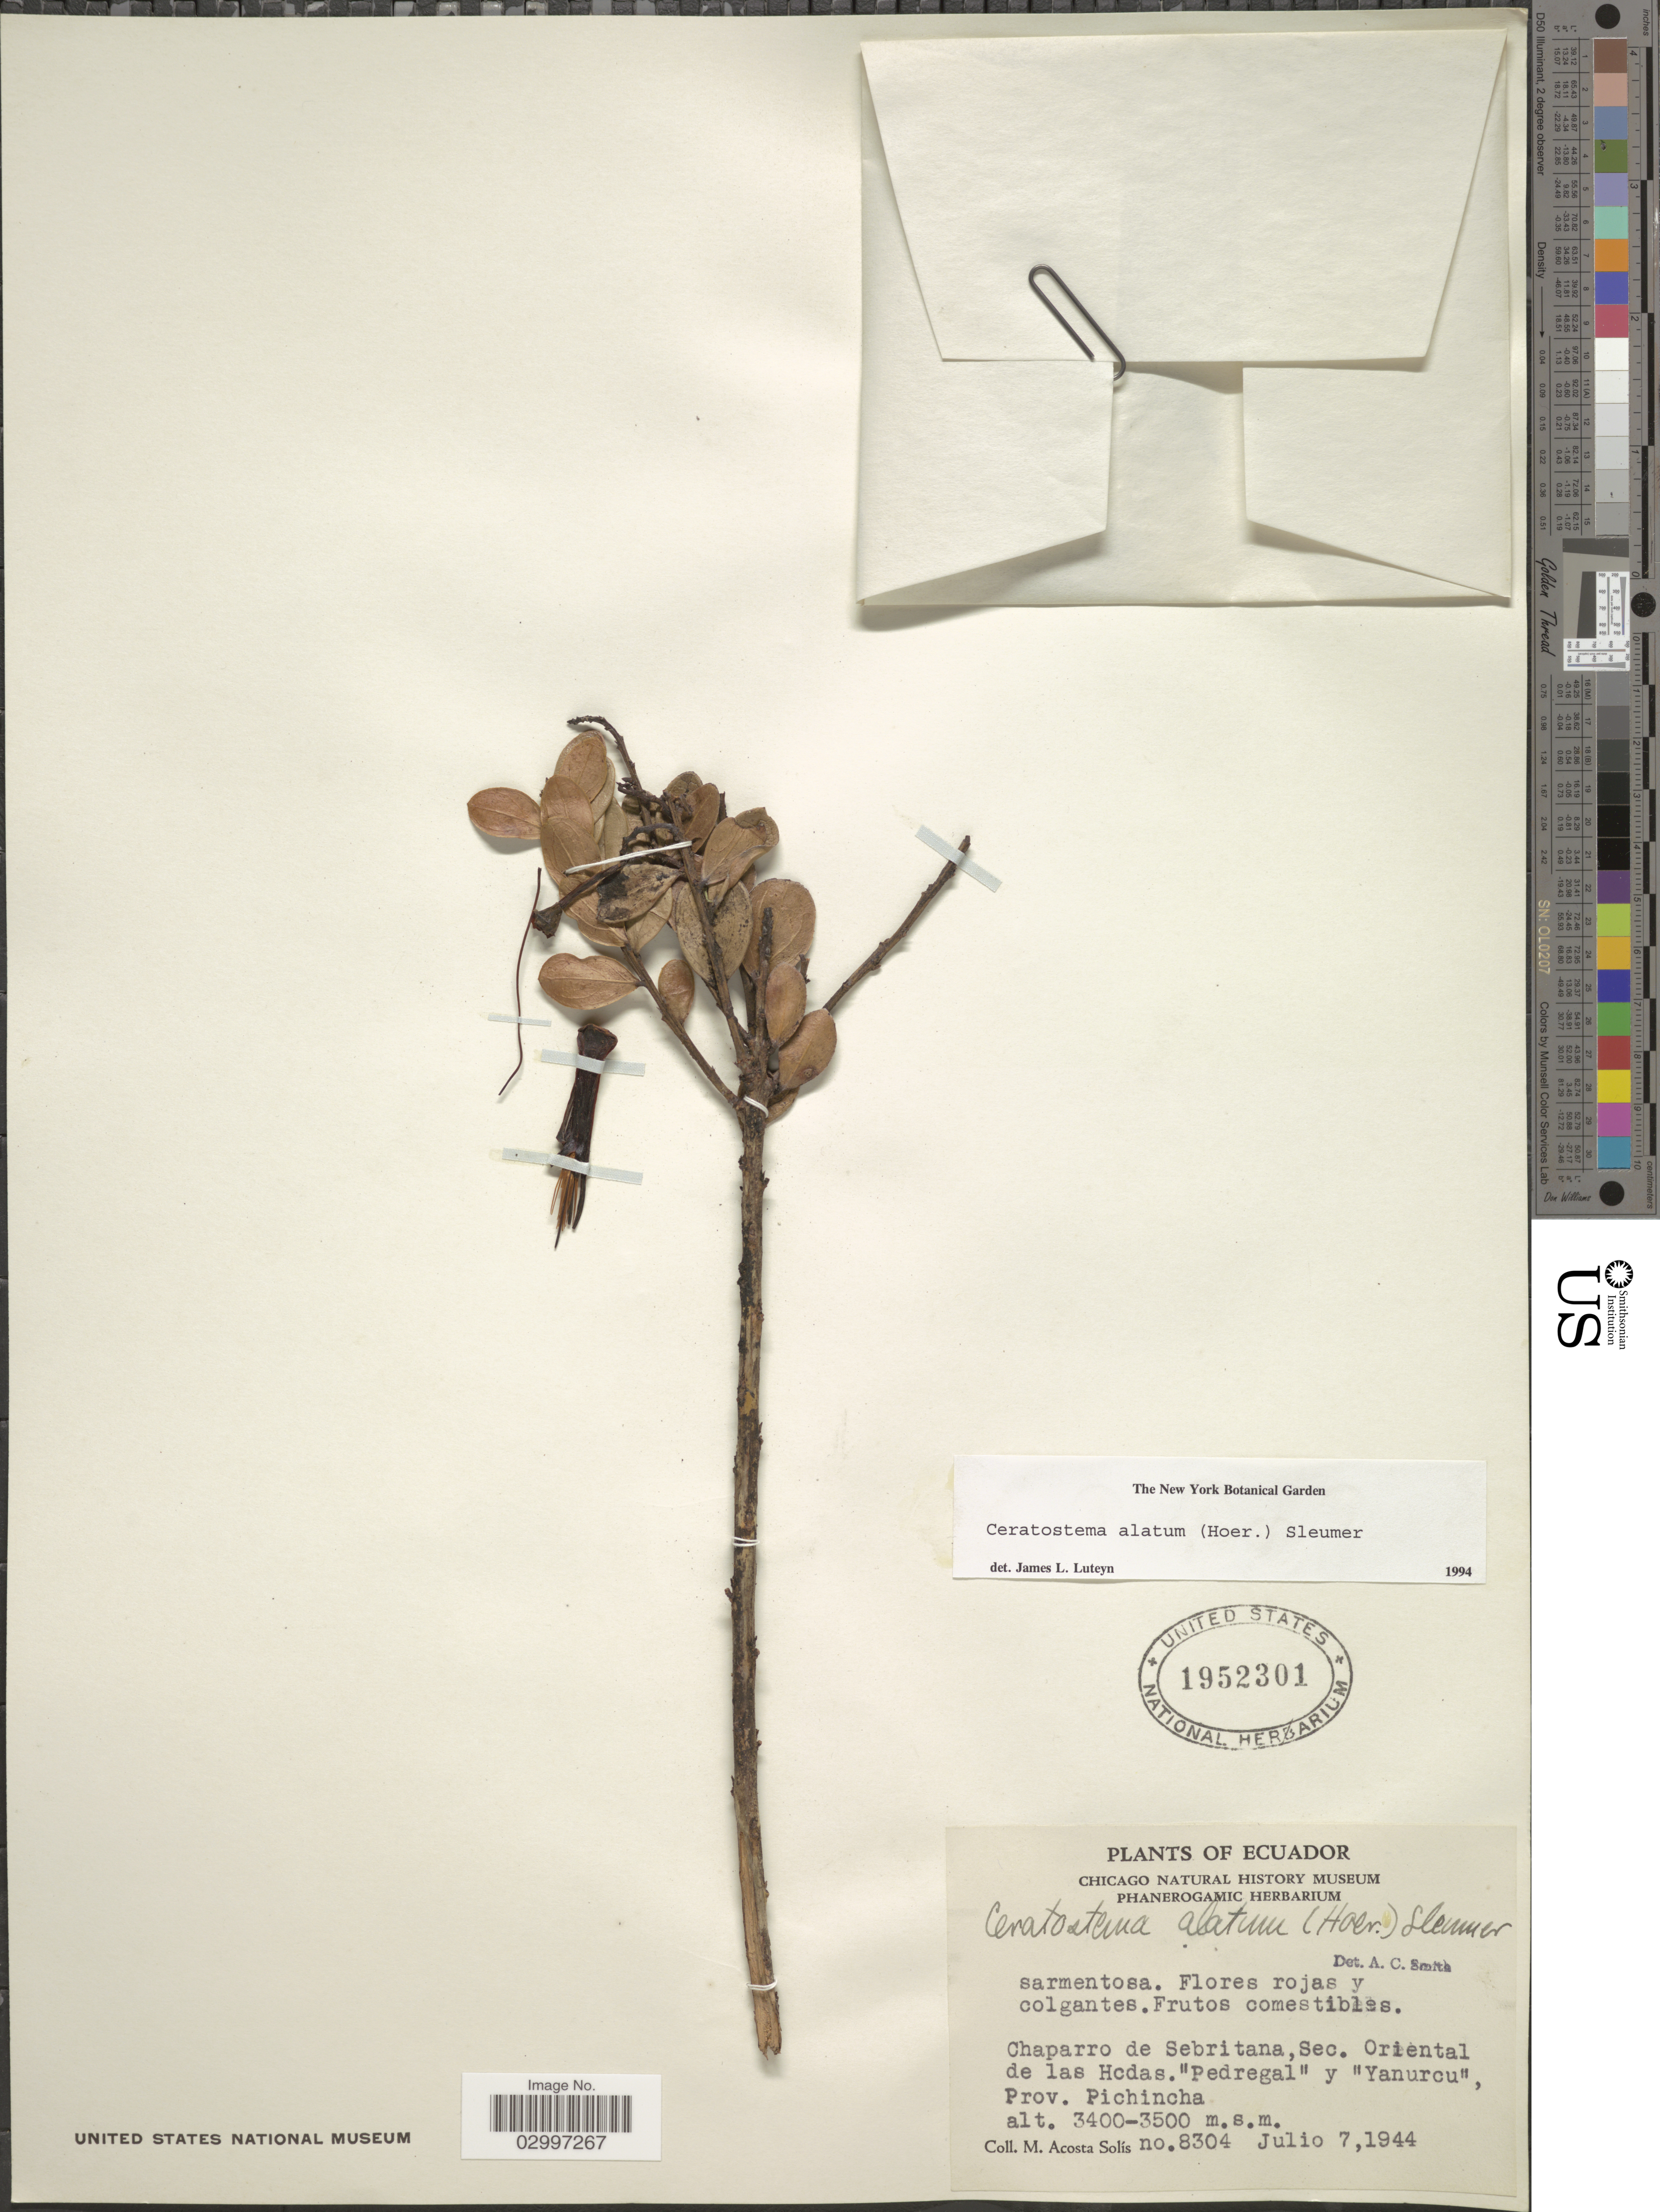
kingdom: Plantae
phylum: Tracheophyta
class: Magnoliopsida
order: Ericales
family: Ericaceae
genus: Ceratostema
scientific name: Ceratostema alatum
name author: (Hoerold) Sleumer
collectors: M. Acosta Solis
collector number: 8304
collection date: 1944-07-07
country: Ecuador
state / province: Pichincha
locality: Chaparro de Sebritana, Sec. Oriental de las Hcdas, "Pedregal" y "Yanurcu".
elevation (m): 3400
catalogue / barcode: US 1952301